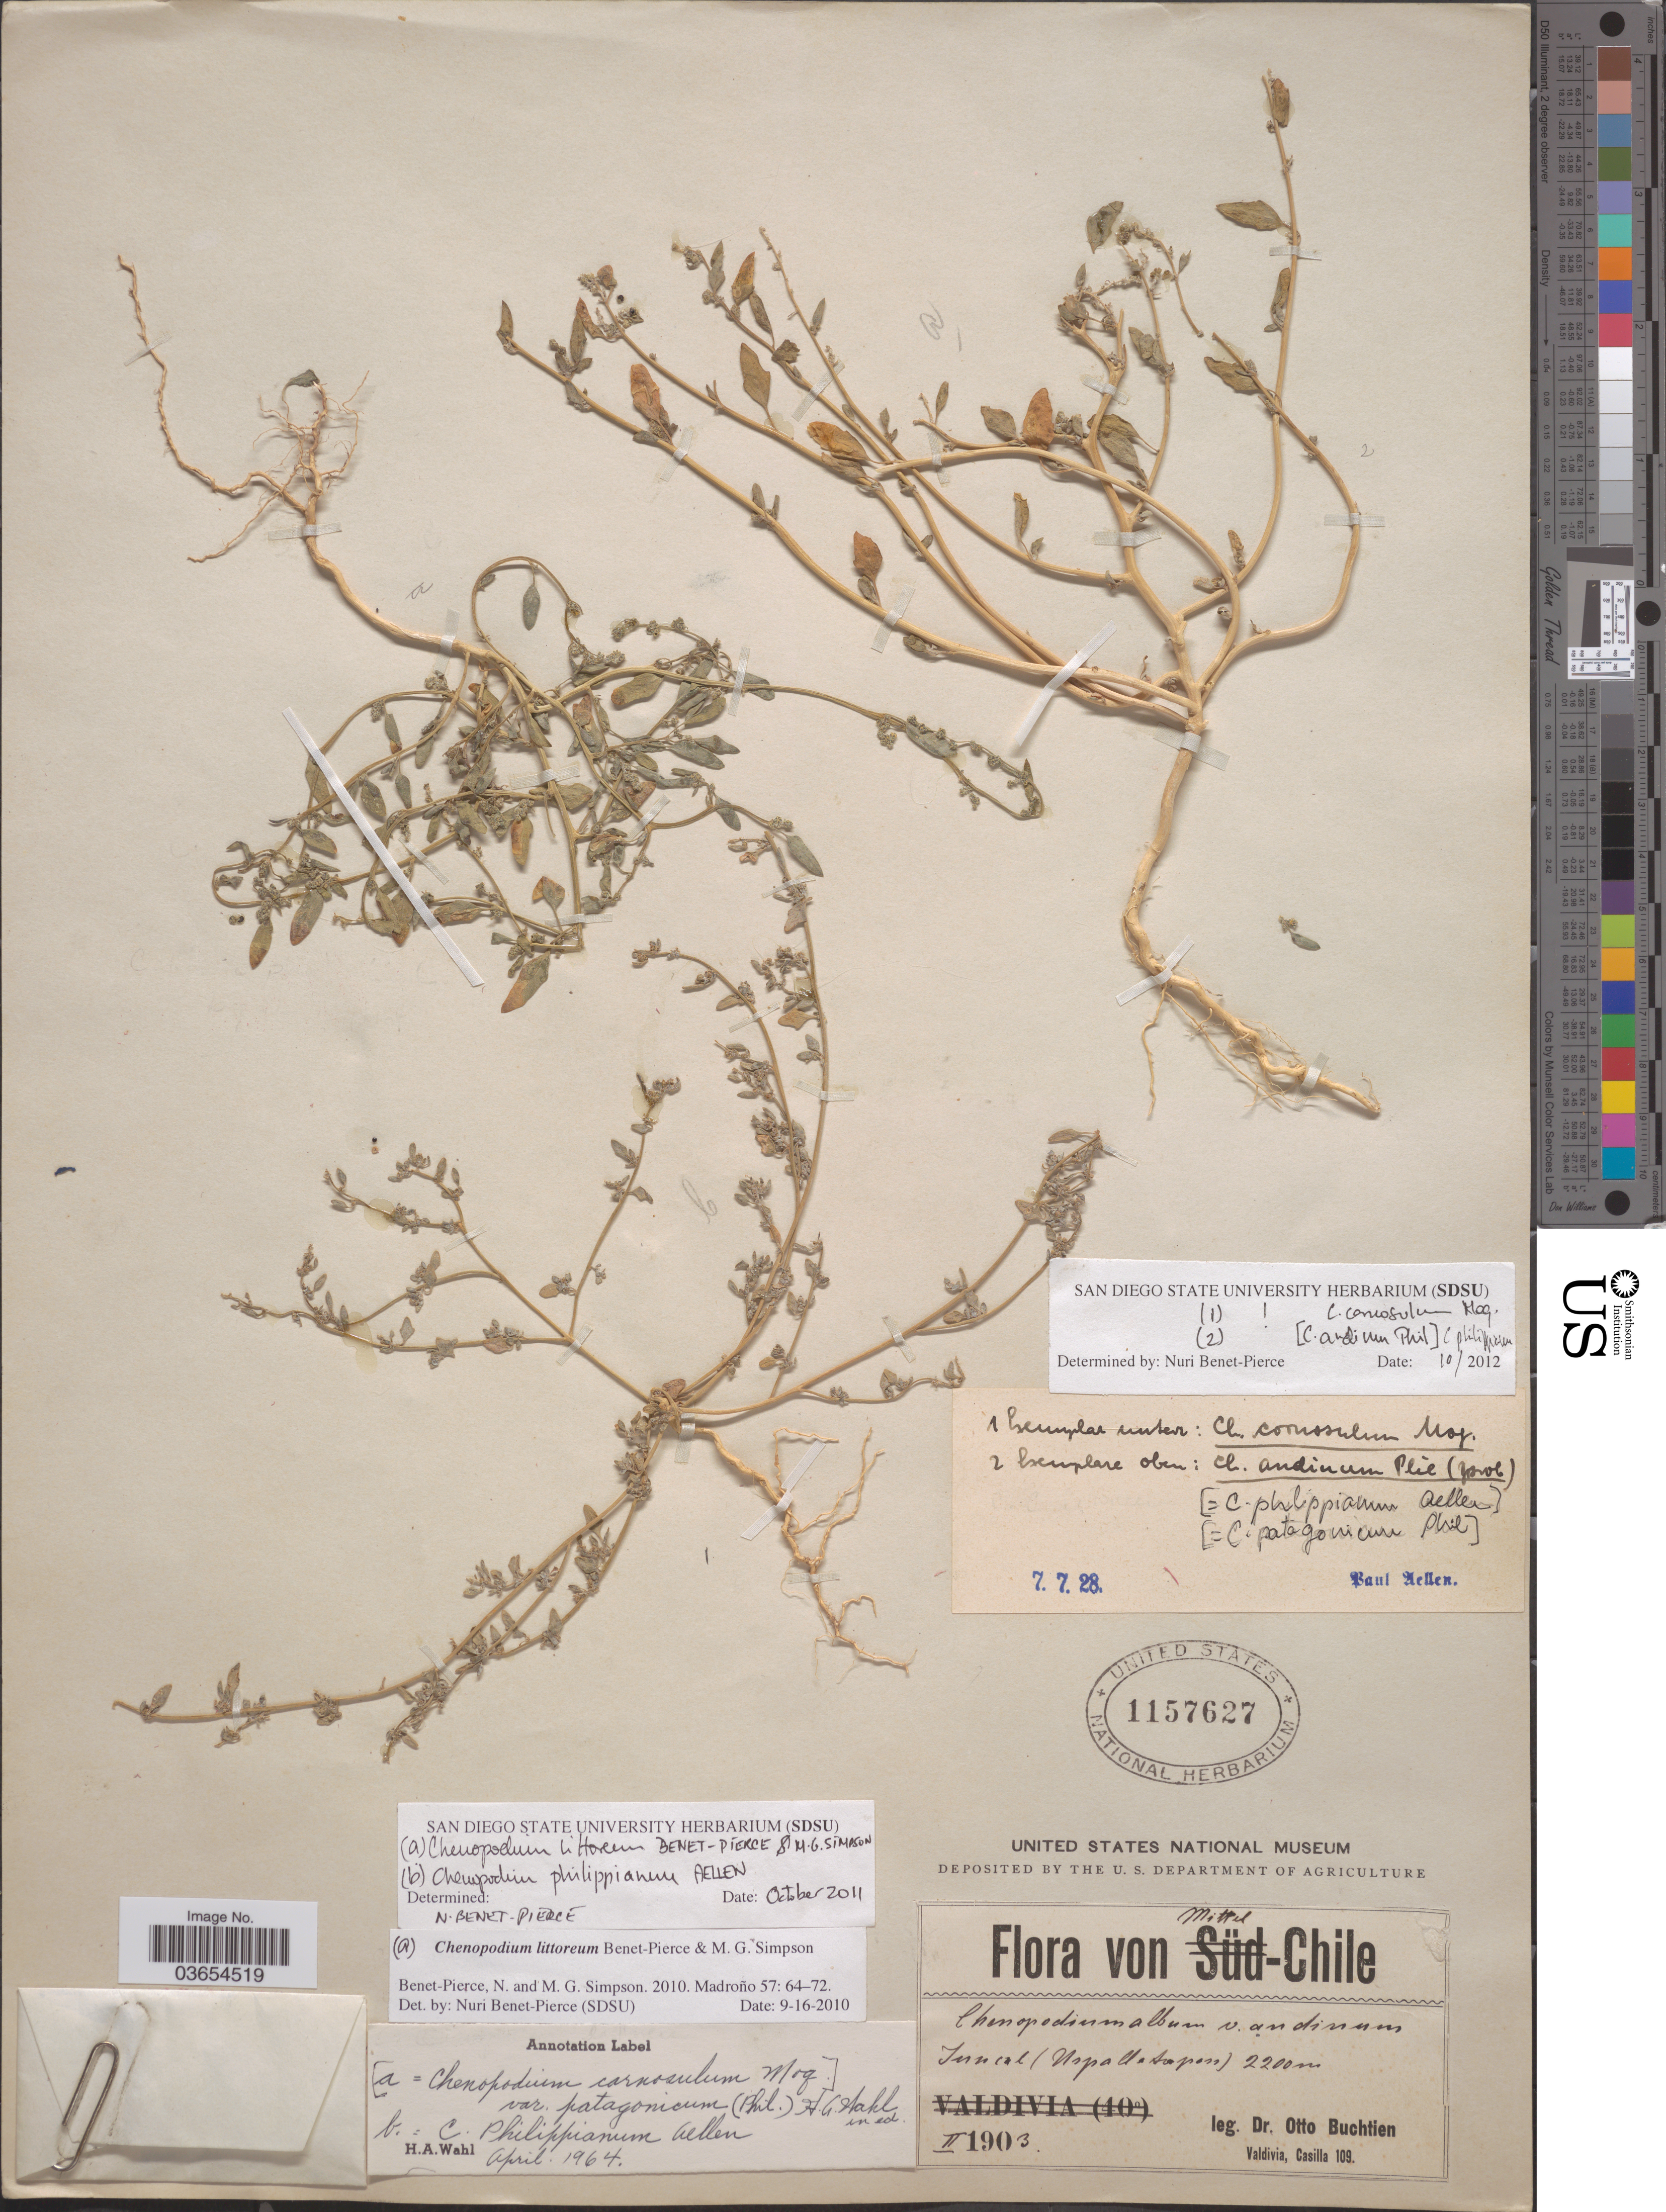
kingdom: Plantae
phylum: Tracheophyta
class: Magnoliopsida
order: Caryophyllales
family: Amaranthaceae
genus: Chenopodium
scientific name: Chenopodium littoreum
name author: Benet-Pierce & M.G. Simpson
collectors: O. Buchtien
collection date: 1903-02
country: Chile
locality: Mittel-Chile. Juncal (Uspallatapass).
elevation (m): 2200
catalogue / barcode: US 1157627